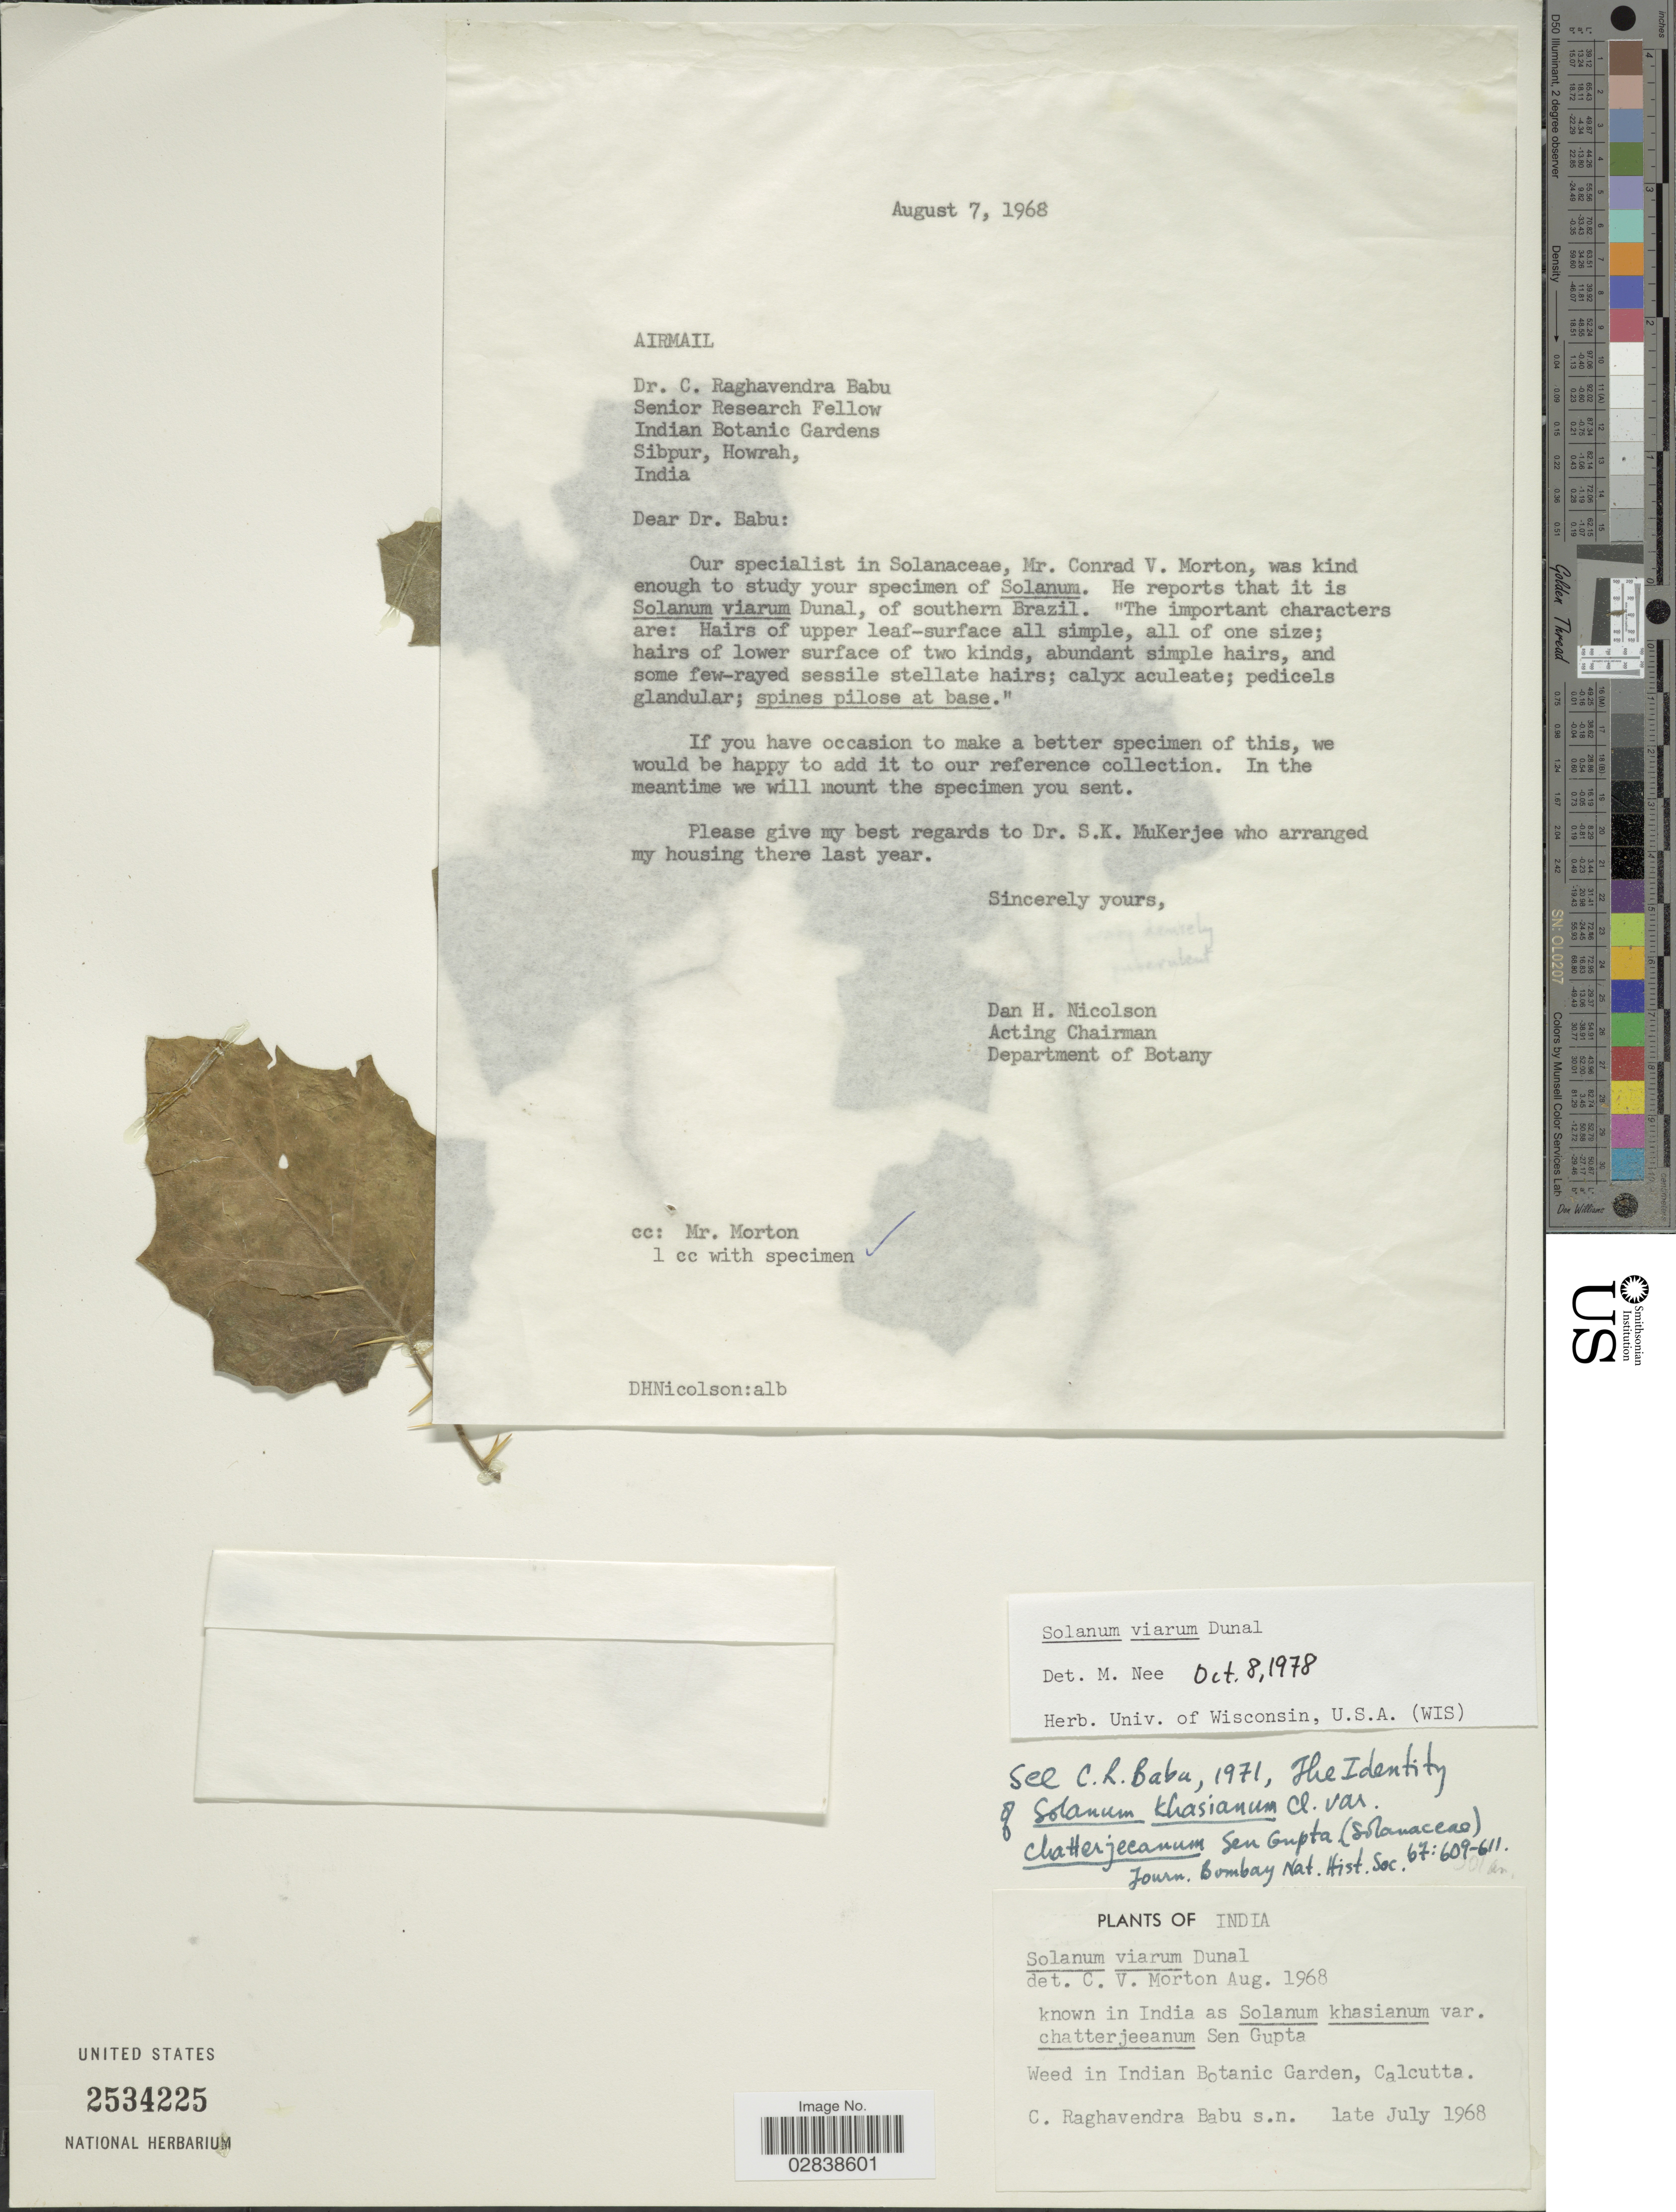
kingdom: Plantae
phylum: Tracheophyta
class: Magnoliopsida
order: Solanales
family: Solanaceae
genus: Solanum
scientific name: Solanum viarum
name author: Dunal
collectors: C. Babu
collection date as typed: late July 1968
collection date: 1968-07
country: India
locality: India, Weed in Indian Botanic Garden, Calcutta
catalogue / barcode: US 2534225